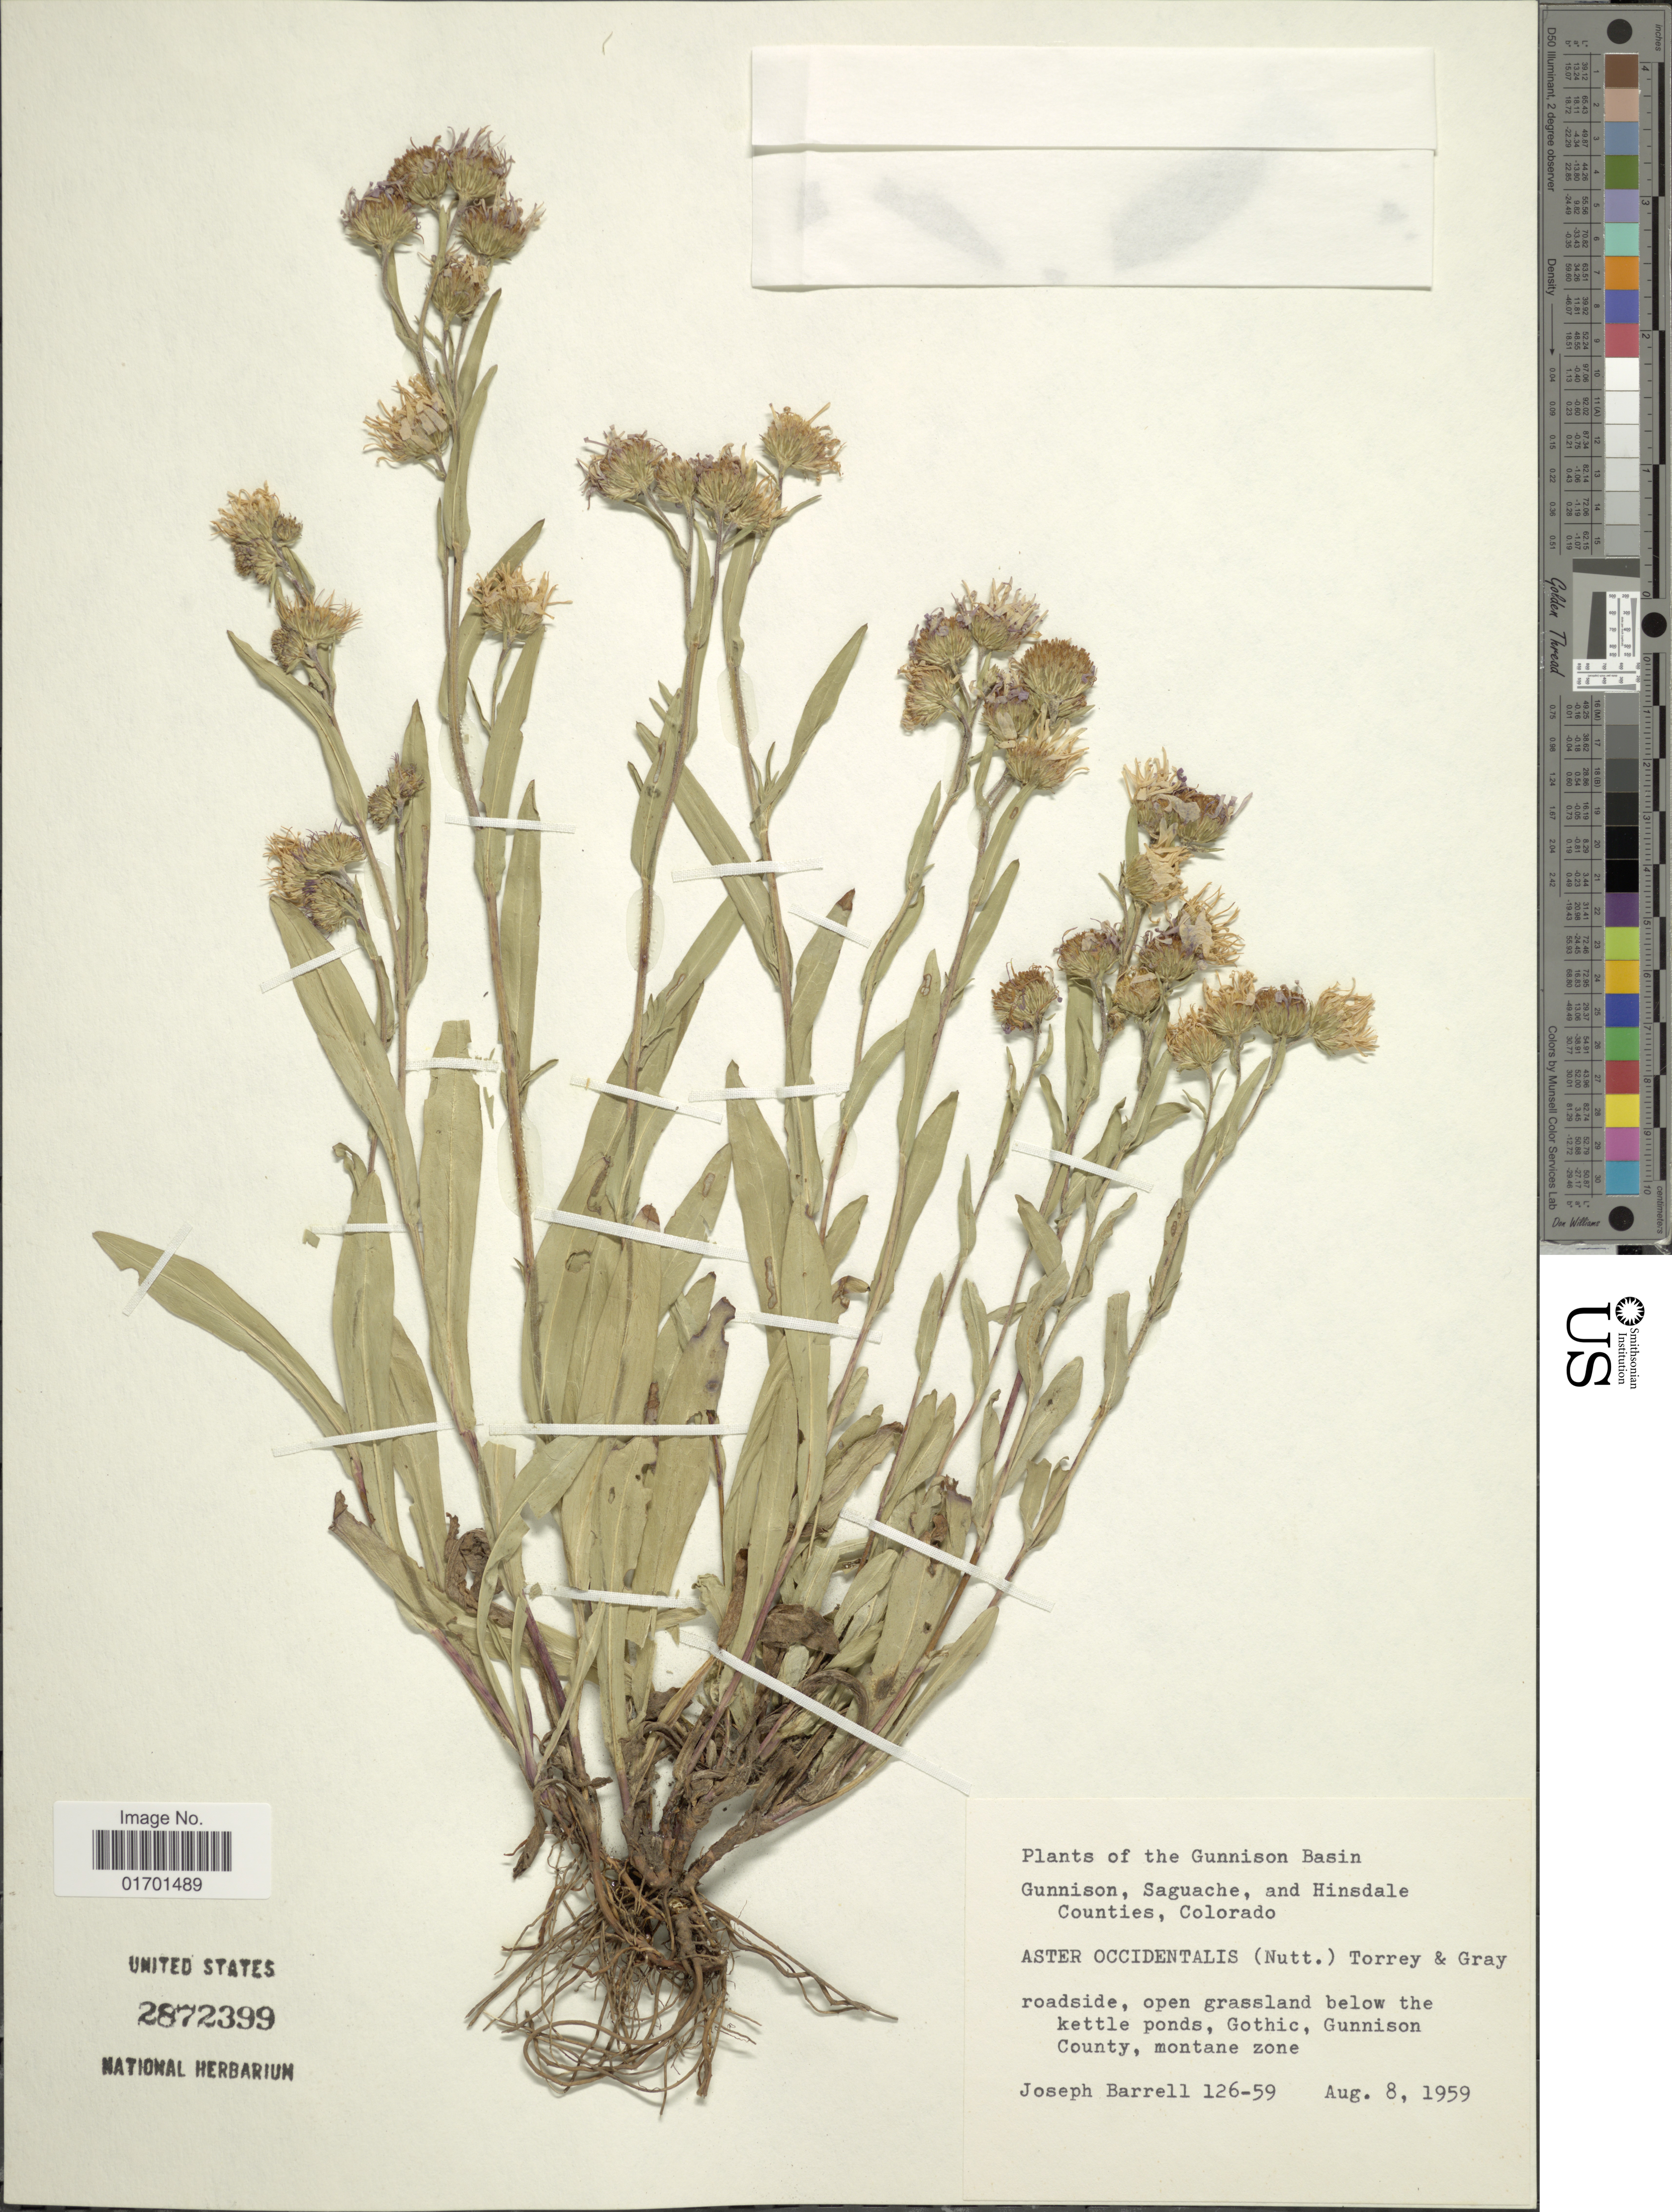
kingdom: Plantae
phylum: Tracheophyta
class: Magnoliopsida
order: Asterales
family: Asteraceae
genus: Symphyotrichum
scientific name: Symphyotrichum spathulatum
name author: (Lindl.) G.L. Nesom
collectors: J. Barrell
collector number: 126-59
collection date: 1959-08-08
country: United States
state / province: Colorado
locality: The Gunnison Basin, Gunnison, Saguache, and Hinsdale Counties, roadside, open grassland below the kettle ponds, Gothic, Gunnison County, montane zone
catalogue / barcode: US 2872399